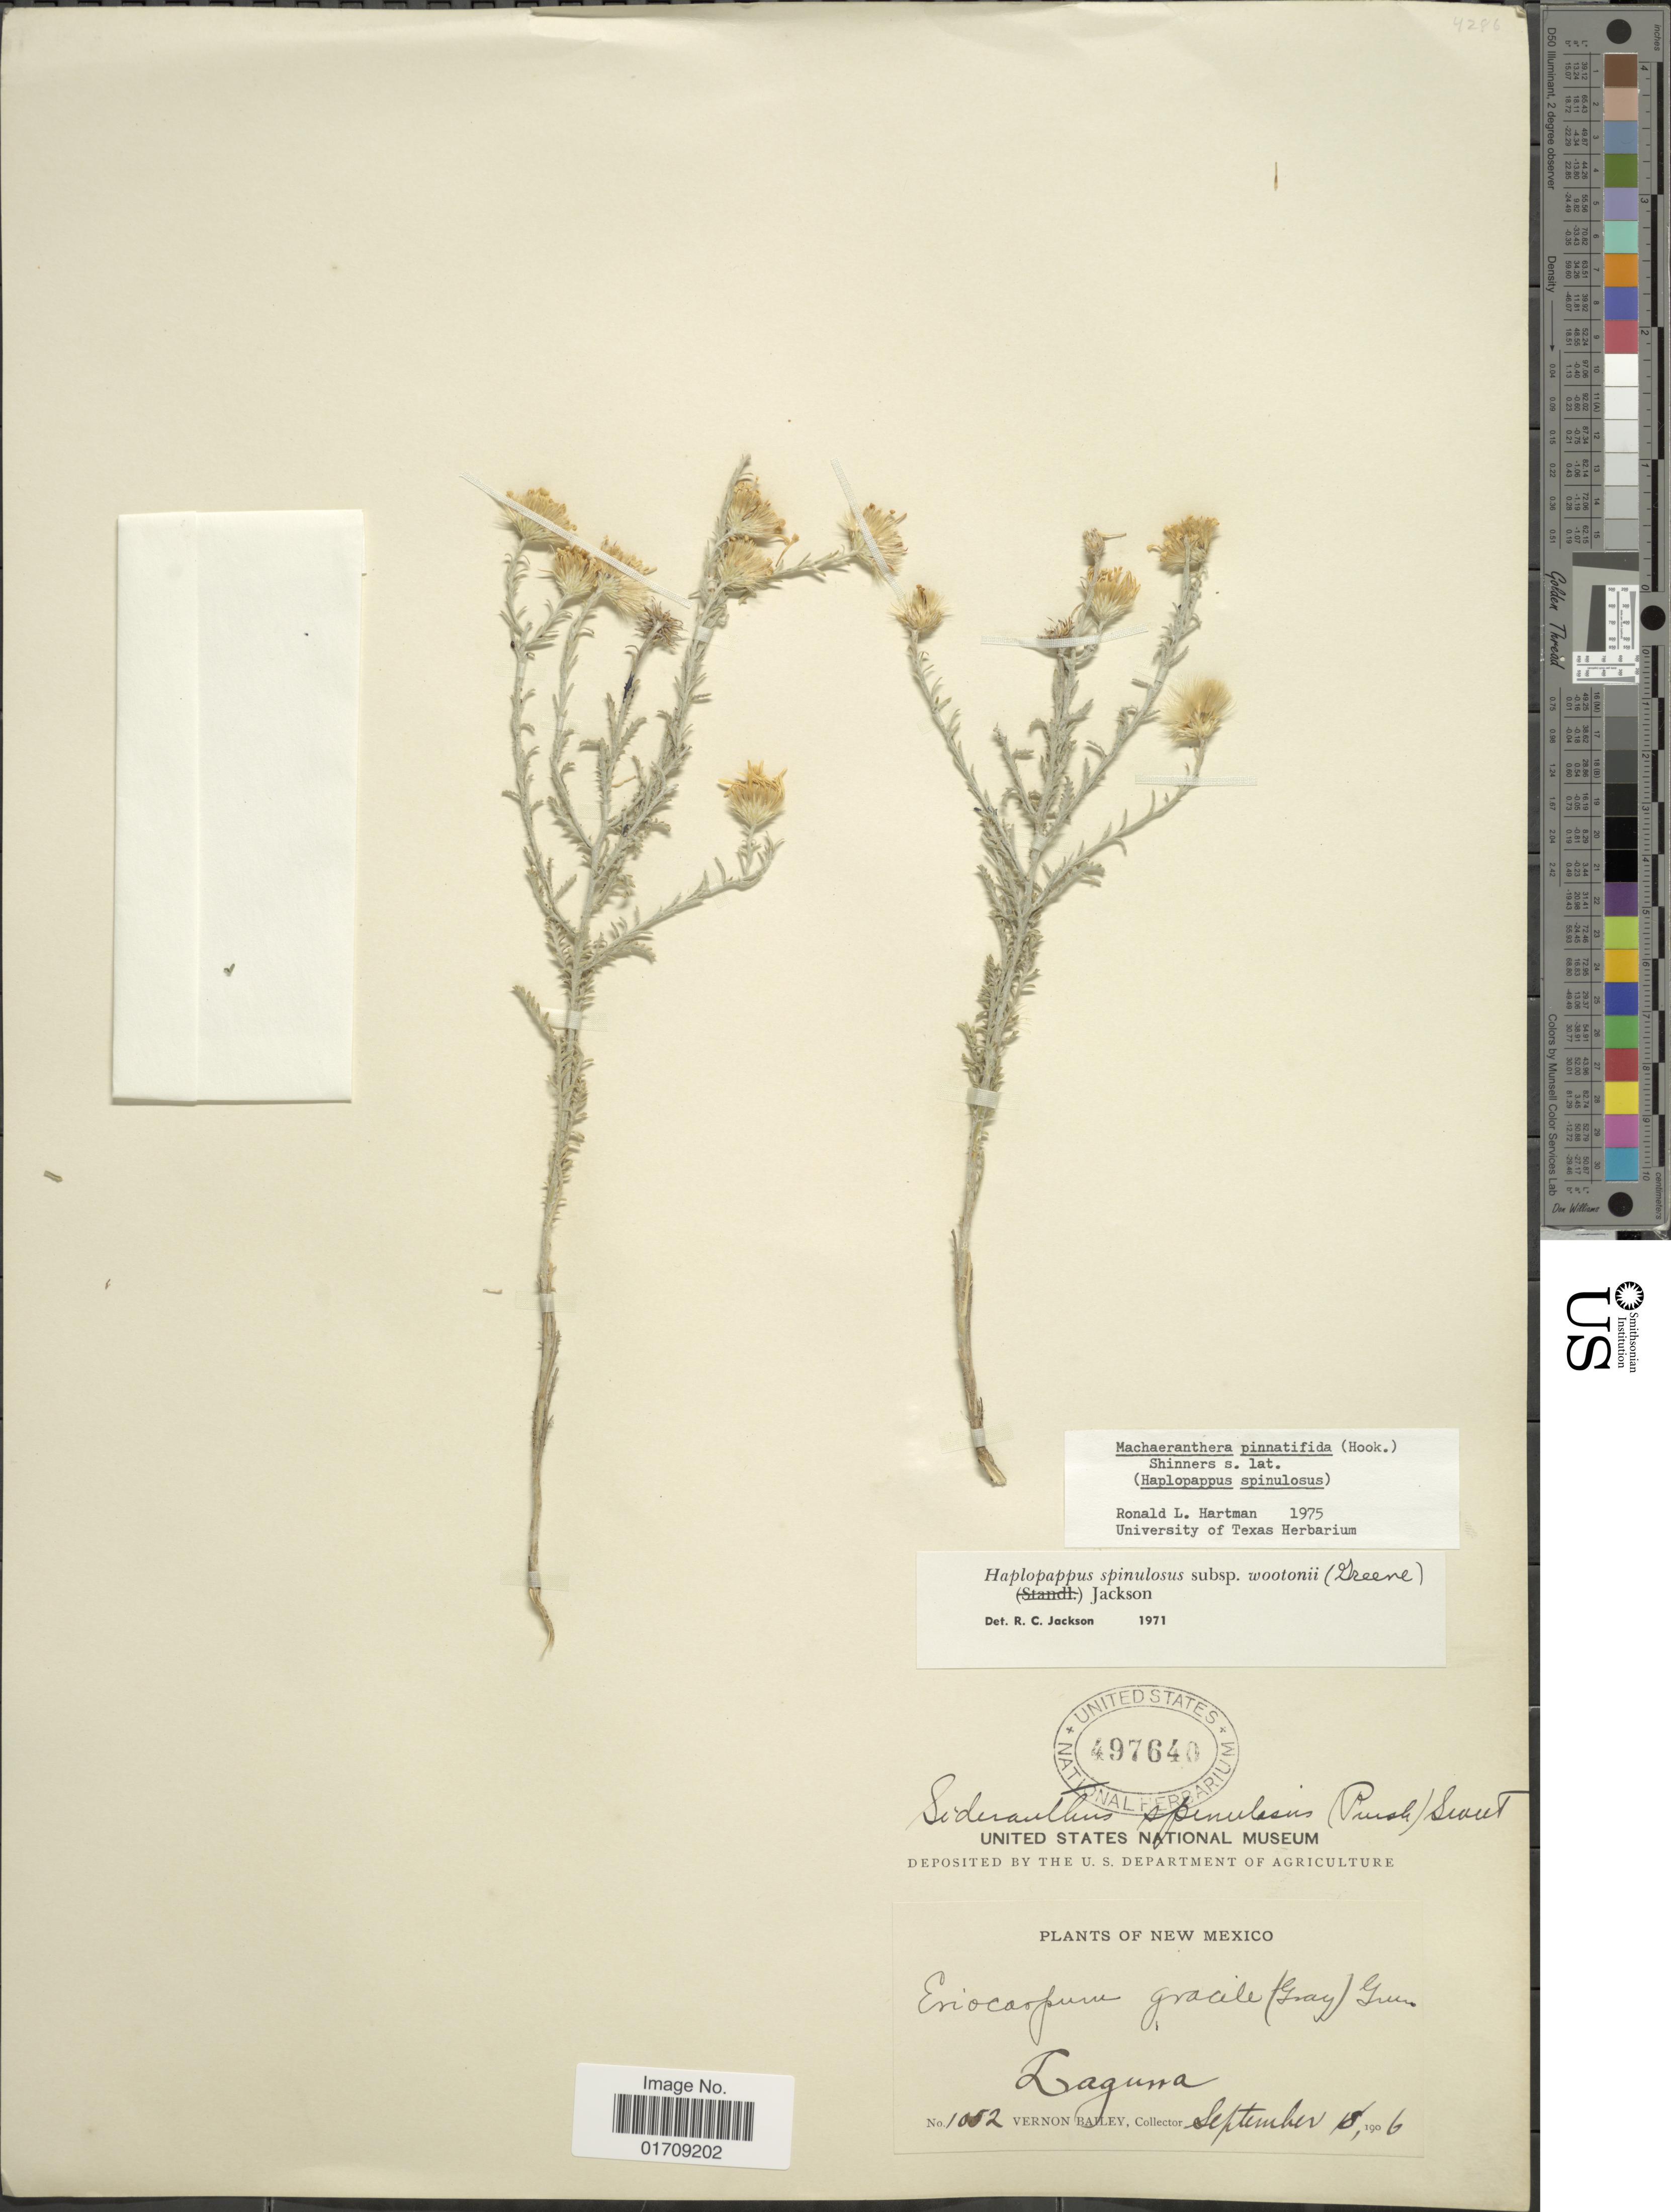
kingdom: Plantae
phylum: Tracheophyta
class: Magnoliopsida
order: Asterales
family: Asteraceae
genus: Machaeranthera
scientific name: Machaeranthera pinnatifida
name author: (Hook.) Shinners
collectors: V. O. Bailey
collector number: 1052*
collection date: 1906-09-18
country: United States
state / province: New Mexico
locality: Laguna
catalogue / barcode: US 497640